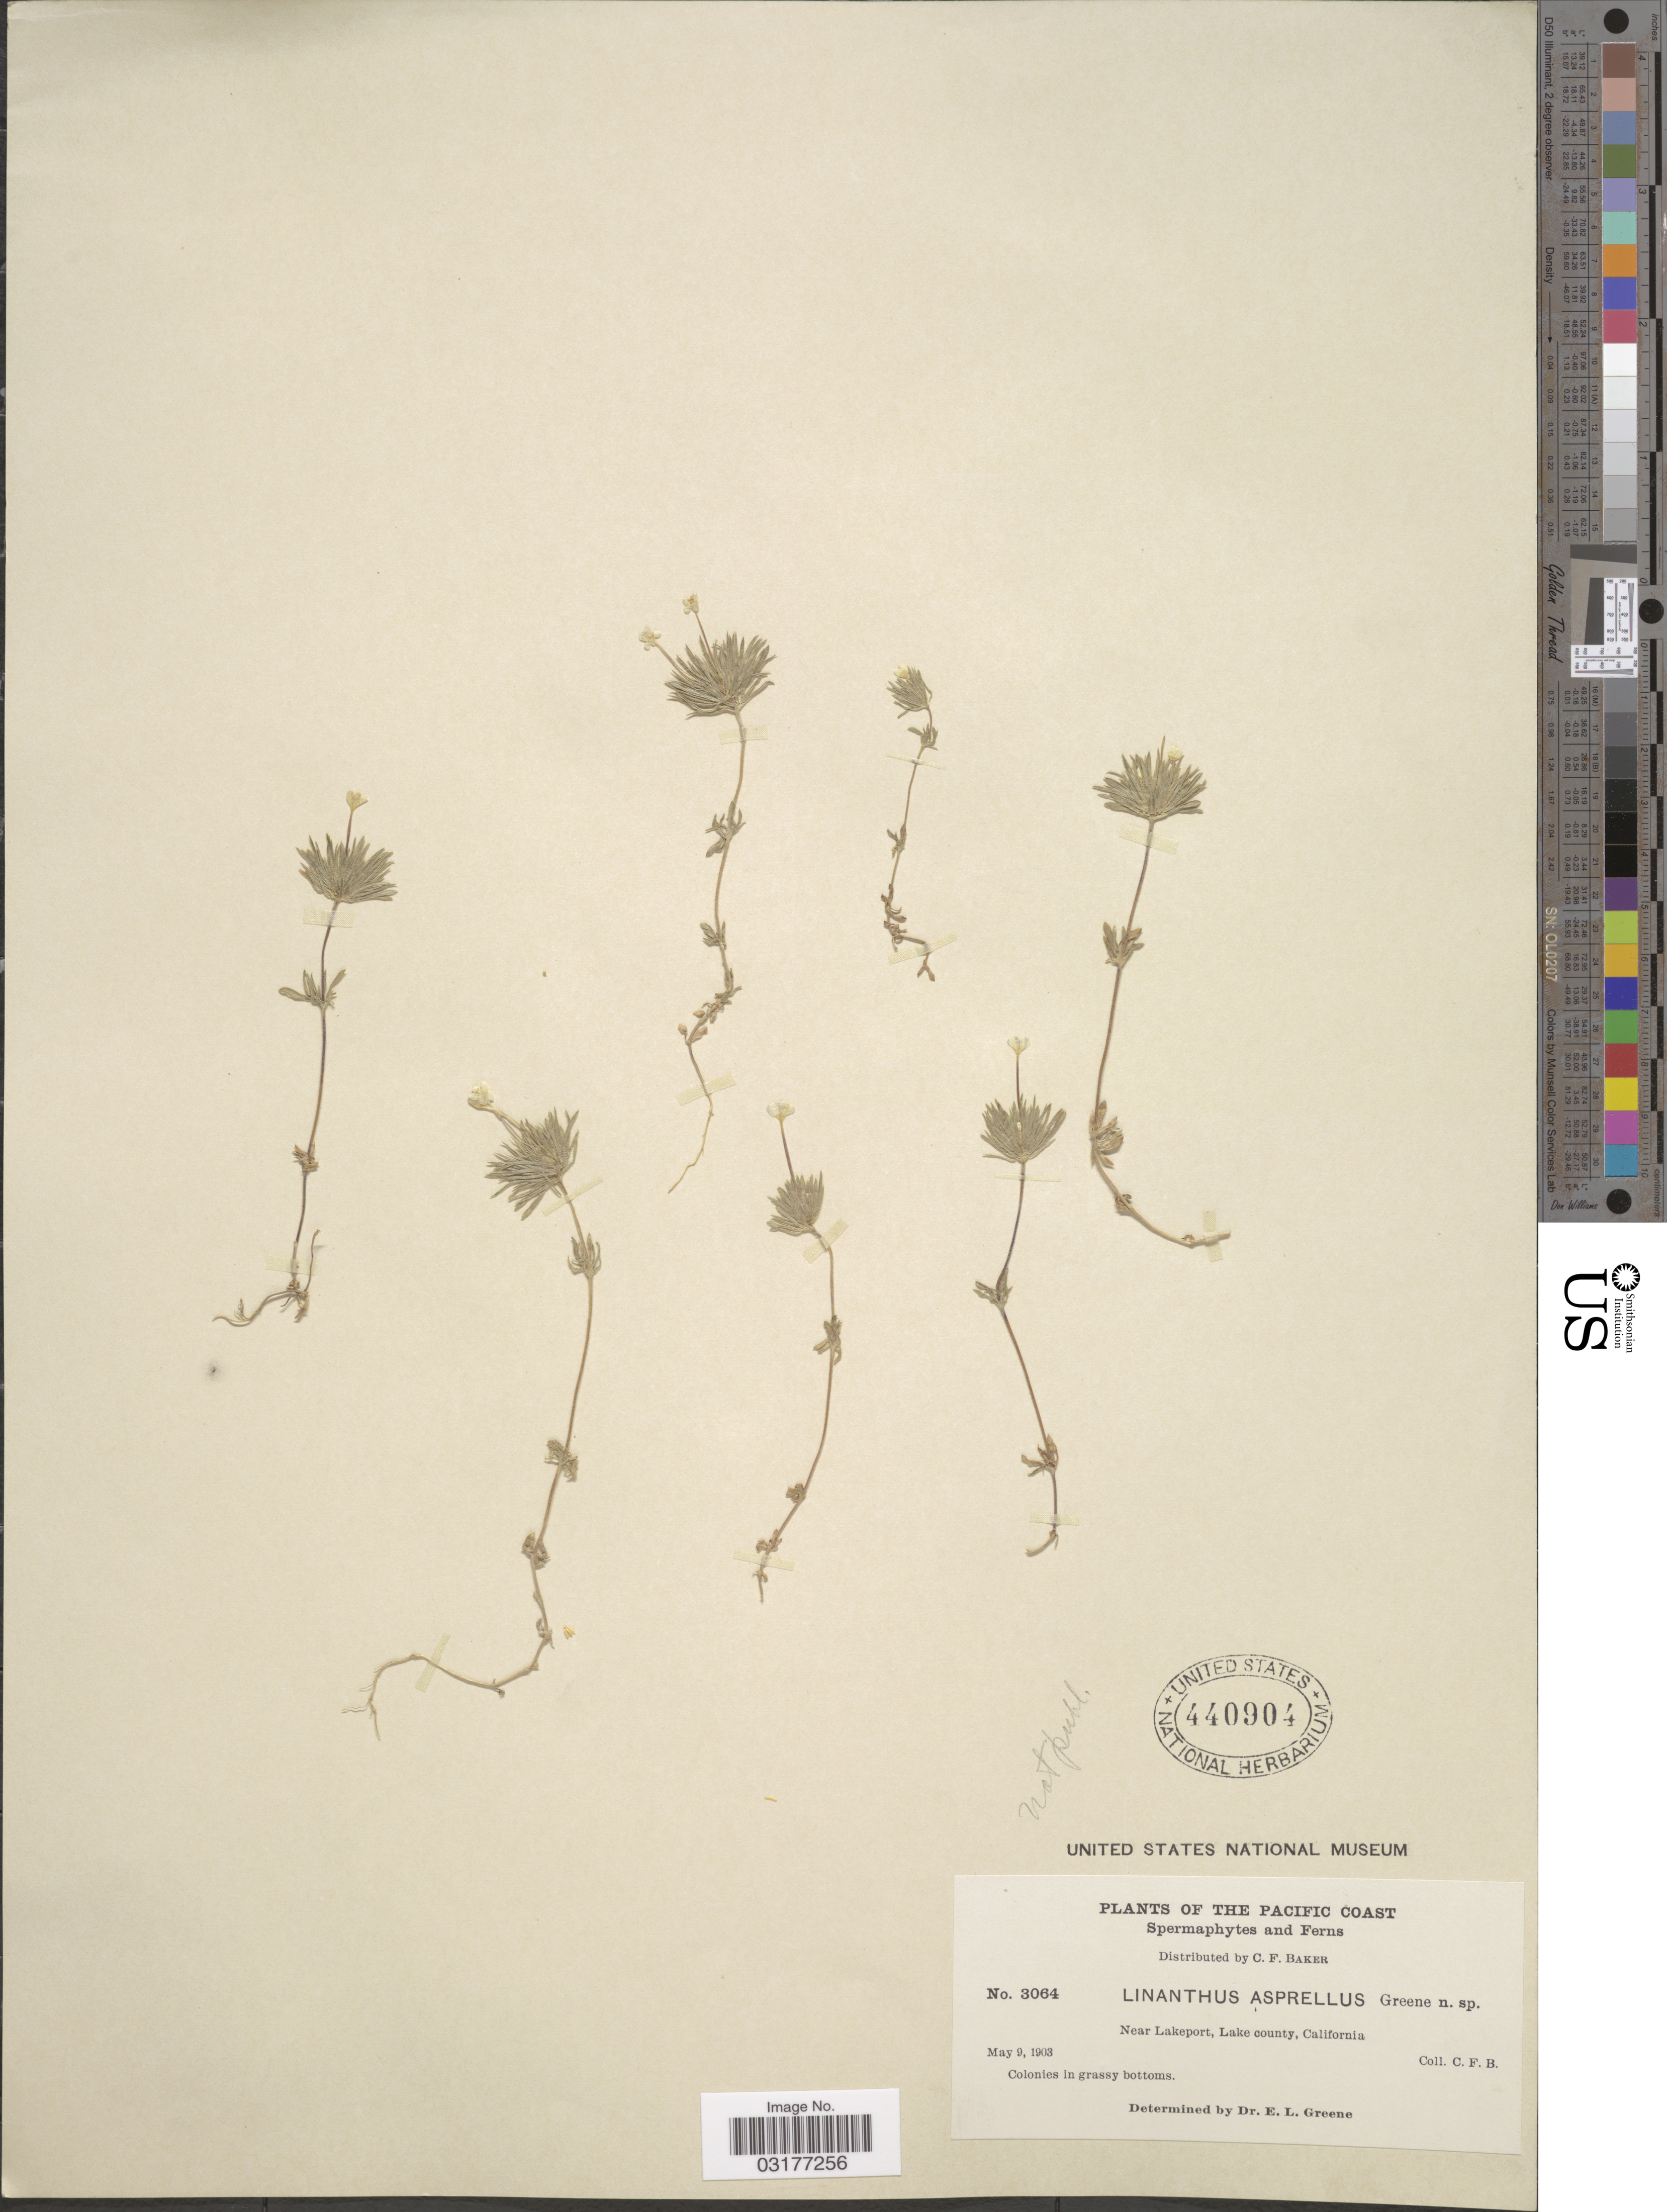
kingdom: Plantae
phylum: Tracheophyta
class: Magnoliopsida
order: Ericales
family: Polemoniaceae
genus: Leptosiphon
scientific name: Leptosiphon bicolor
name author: Nutt.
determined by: Strong, Mark T., (BOT), Smithsonian Institution - National Museum of Natural History (UNITED STATES)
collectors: C. F. Baker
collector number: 3064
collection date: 1903-05-09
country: United States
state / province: California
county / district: Lake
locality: The Pacific Coast. Near Lakeport, Lake county.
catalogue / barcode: US 440904